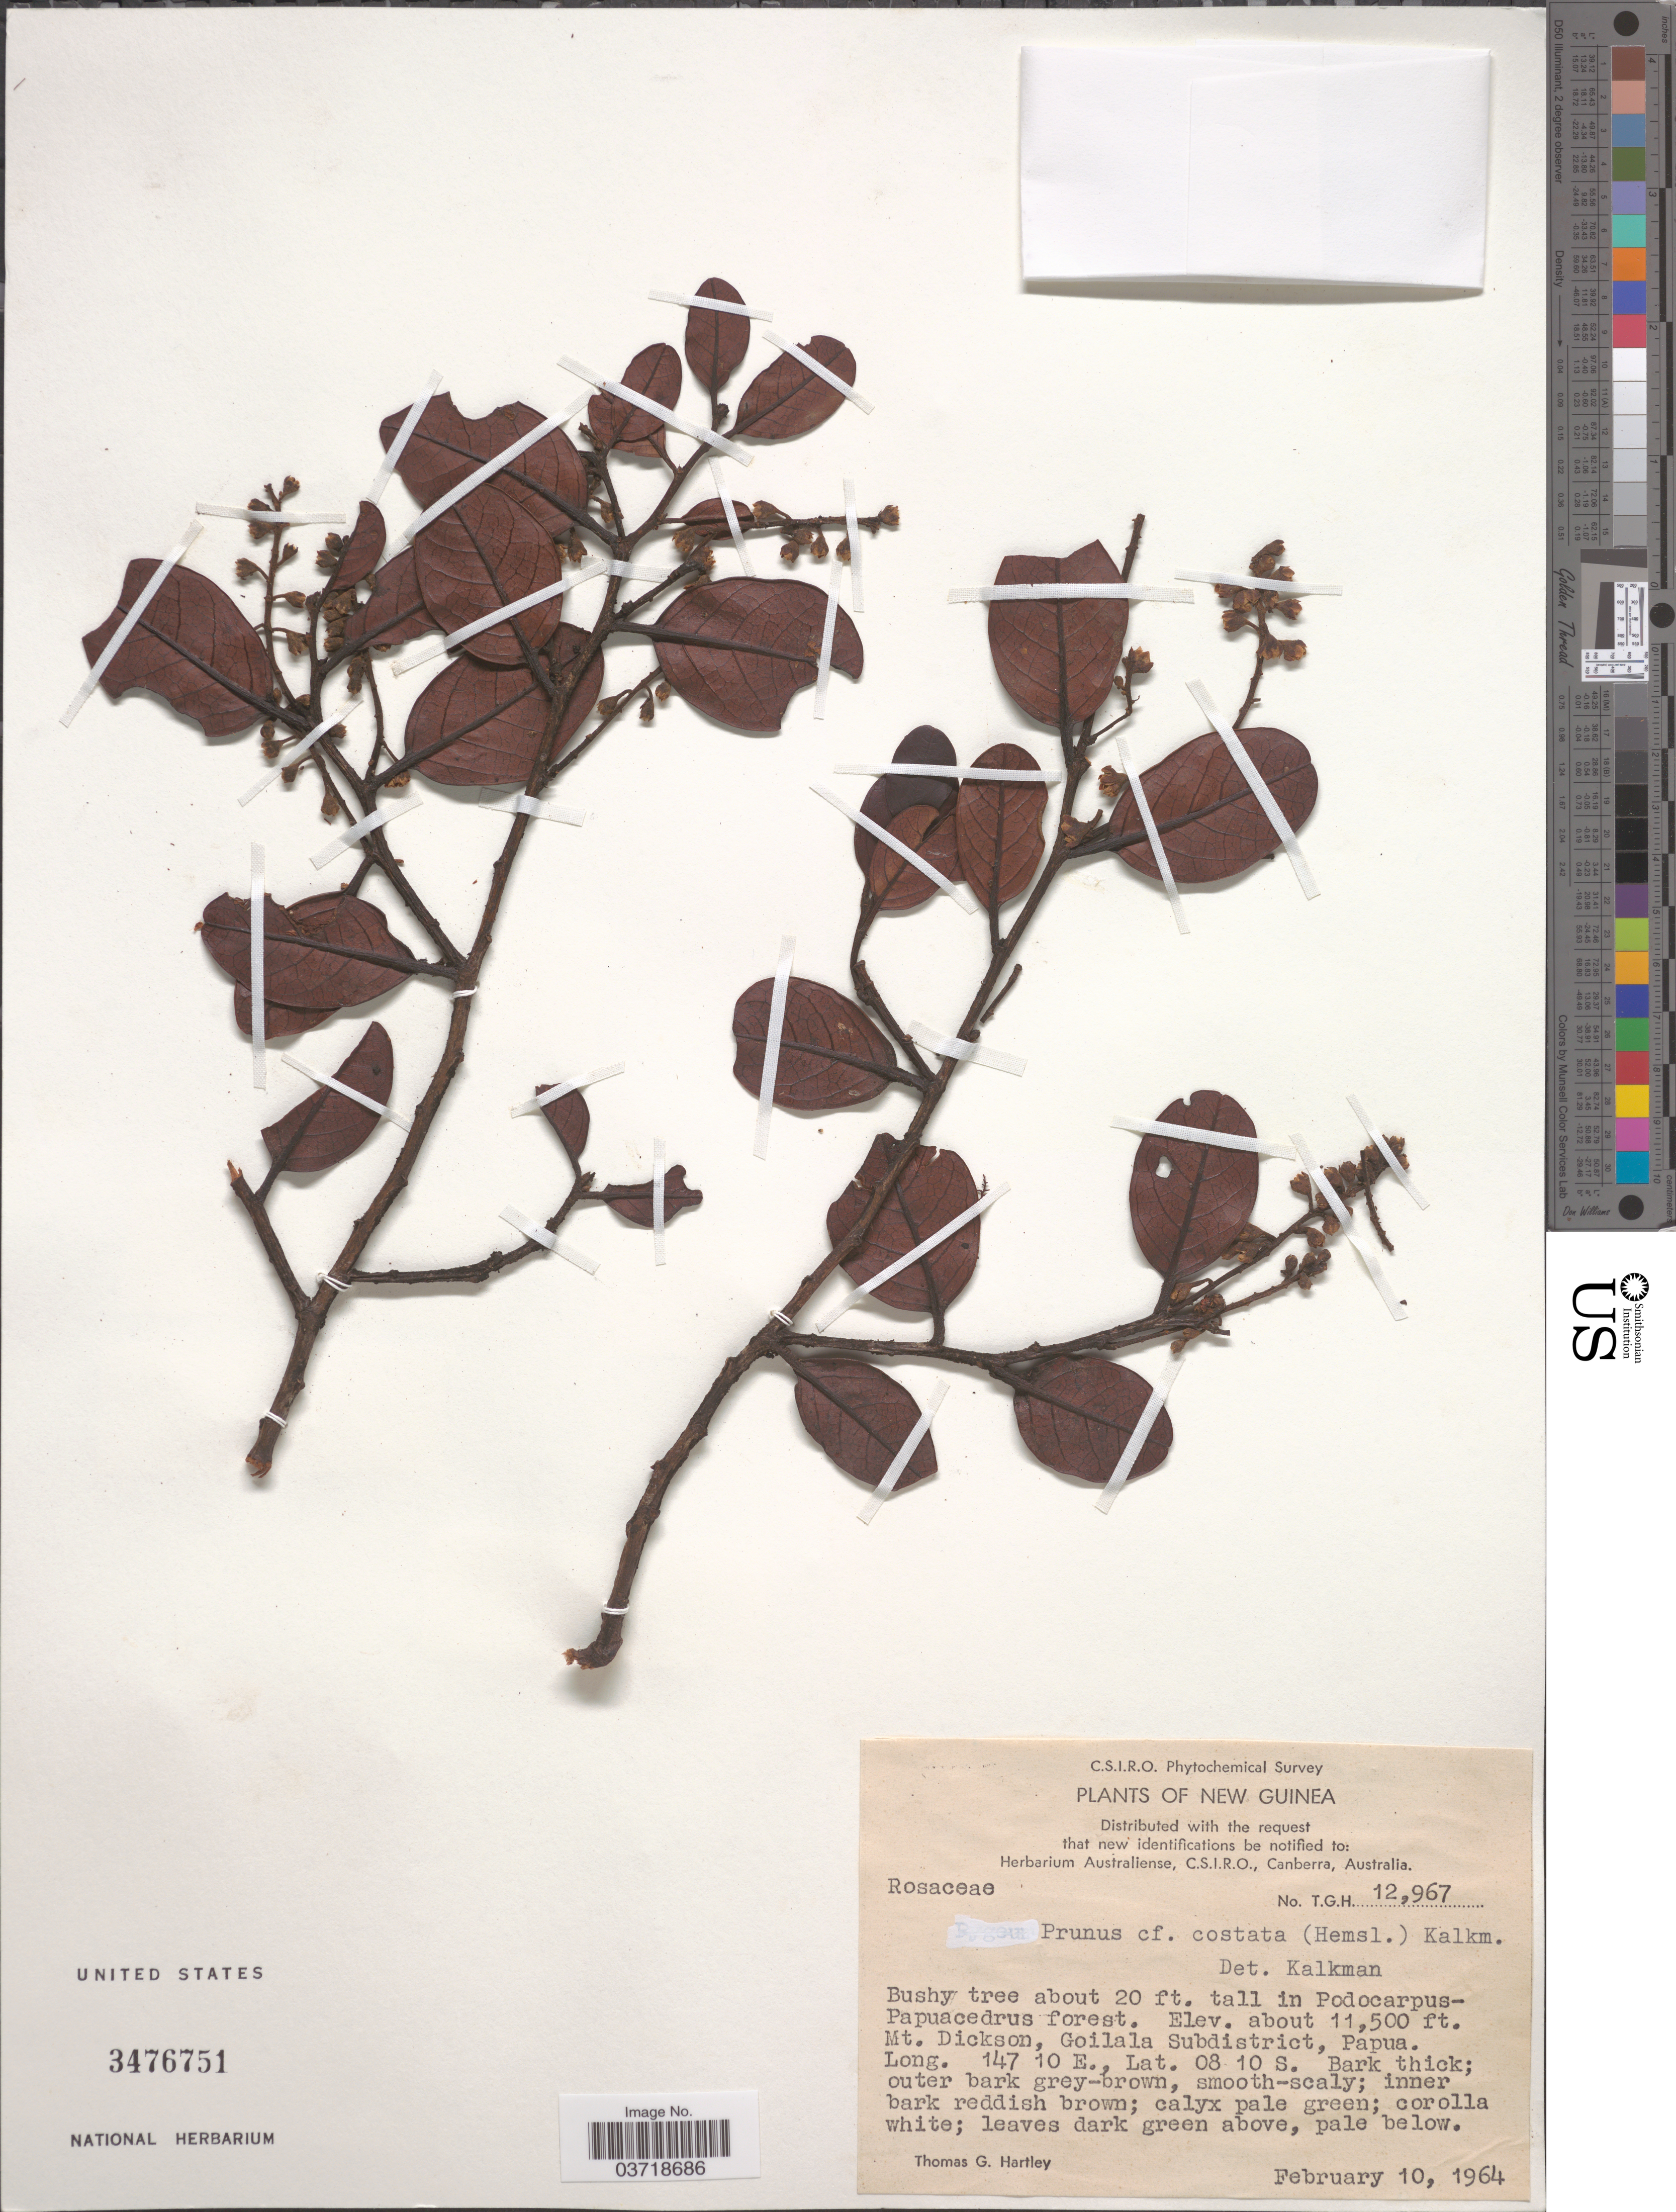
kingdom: Plantae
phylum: Tracheophyta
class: Magnoliopsida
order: Rosales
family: Rosaceae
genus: Prunus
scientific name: Prunus costata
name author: (Hemsl.) Kalkman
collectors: T. G. Hartley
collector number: TGH 12967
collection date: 1964-02-10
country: Papua New Guinea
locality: New Guinea. Mt. Dickson, Goilala Subdistrict, Papua.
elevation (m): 3505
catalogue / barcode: US 3476751